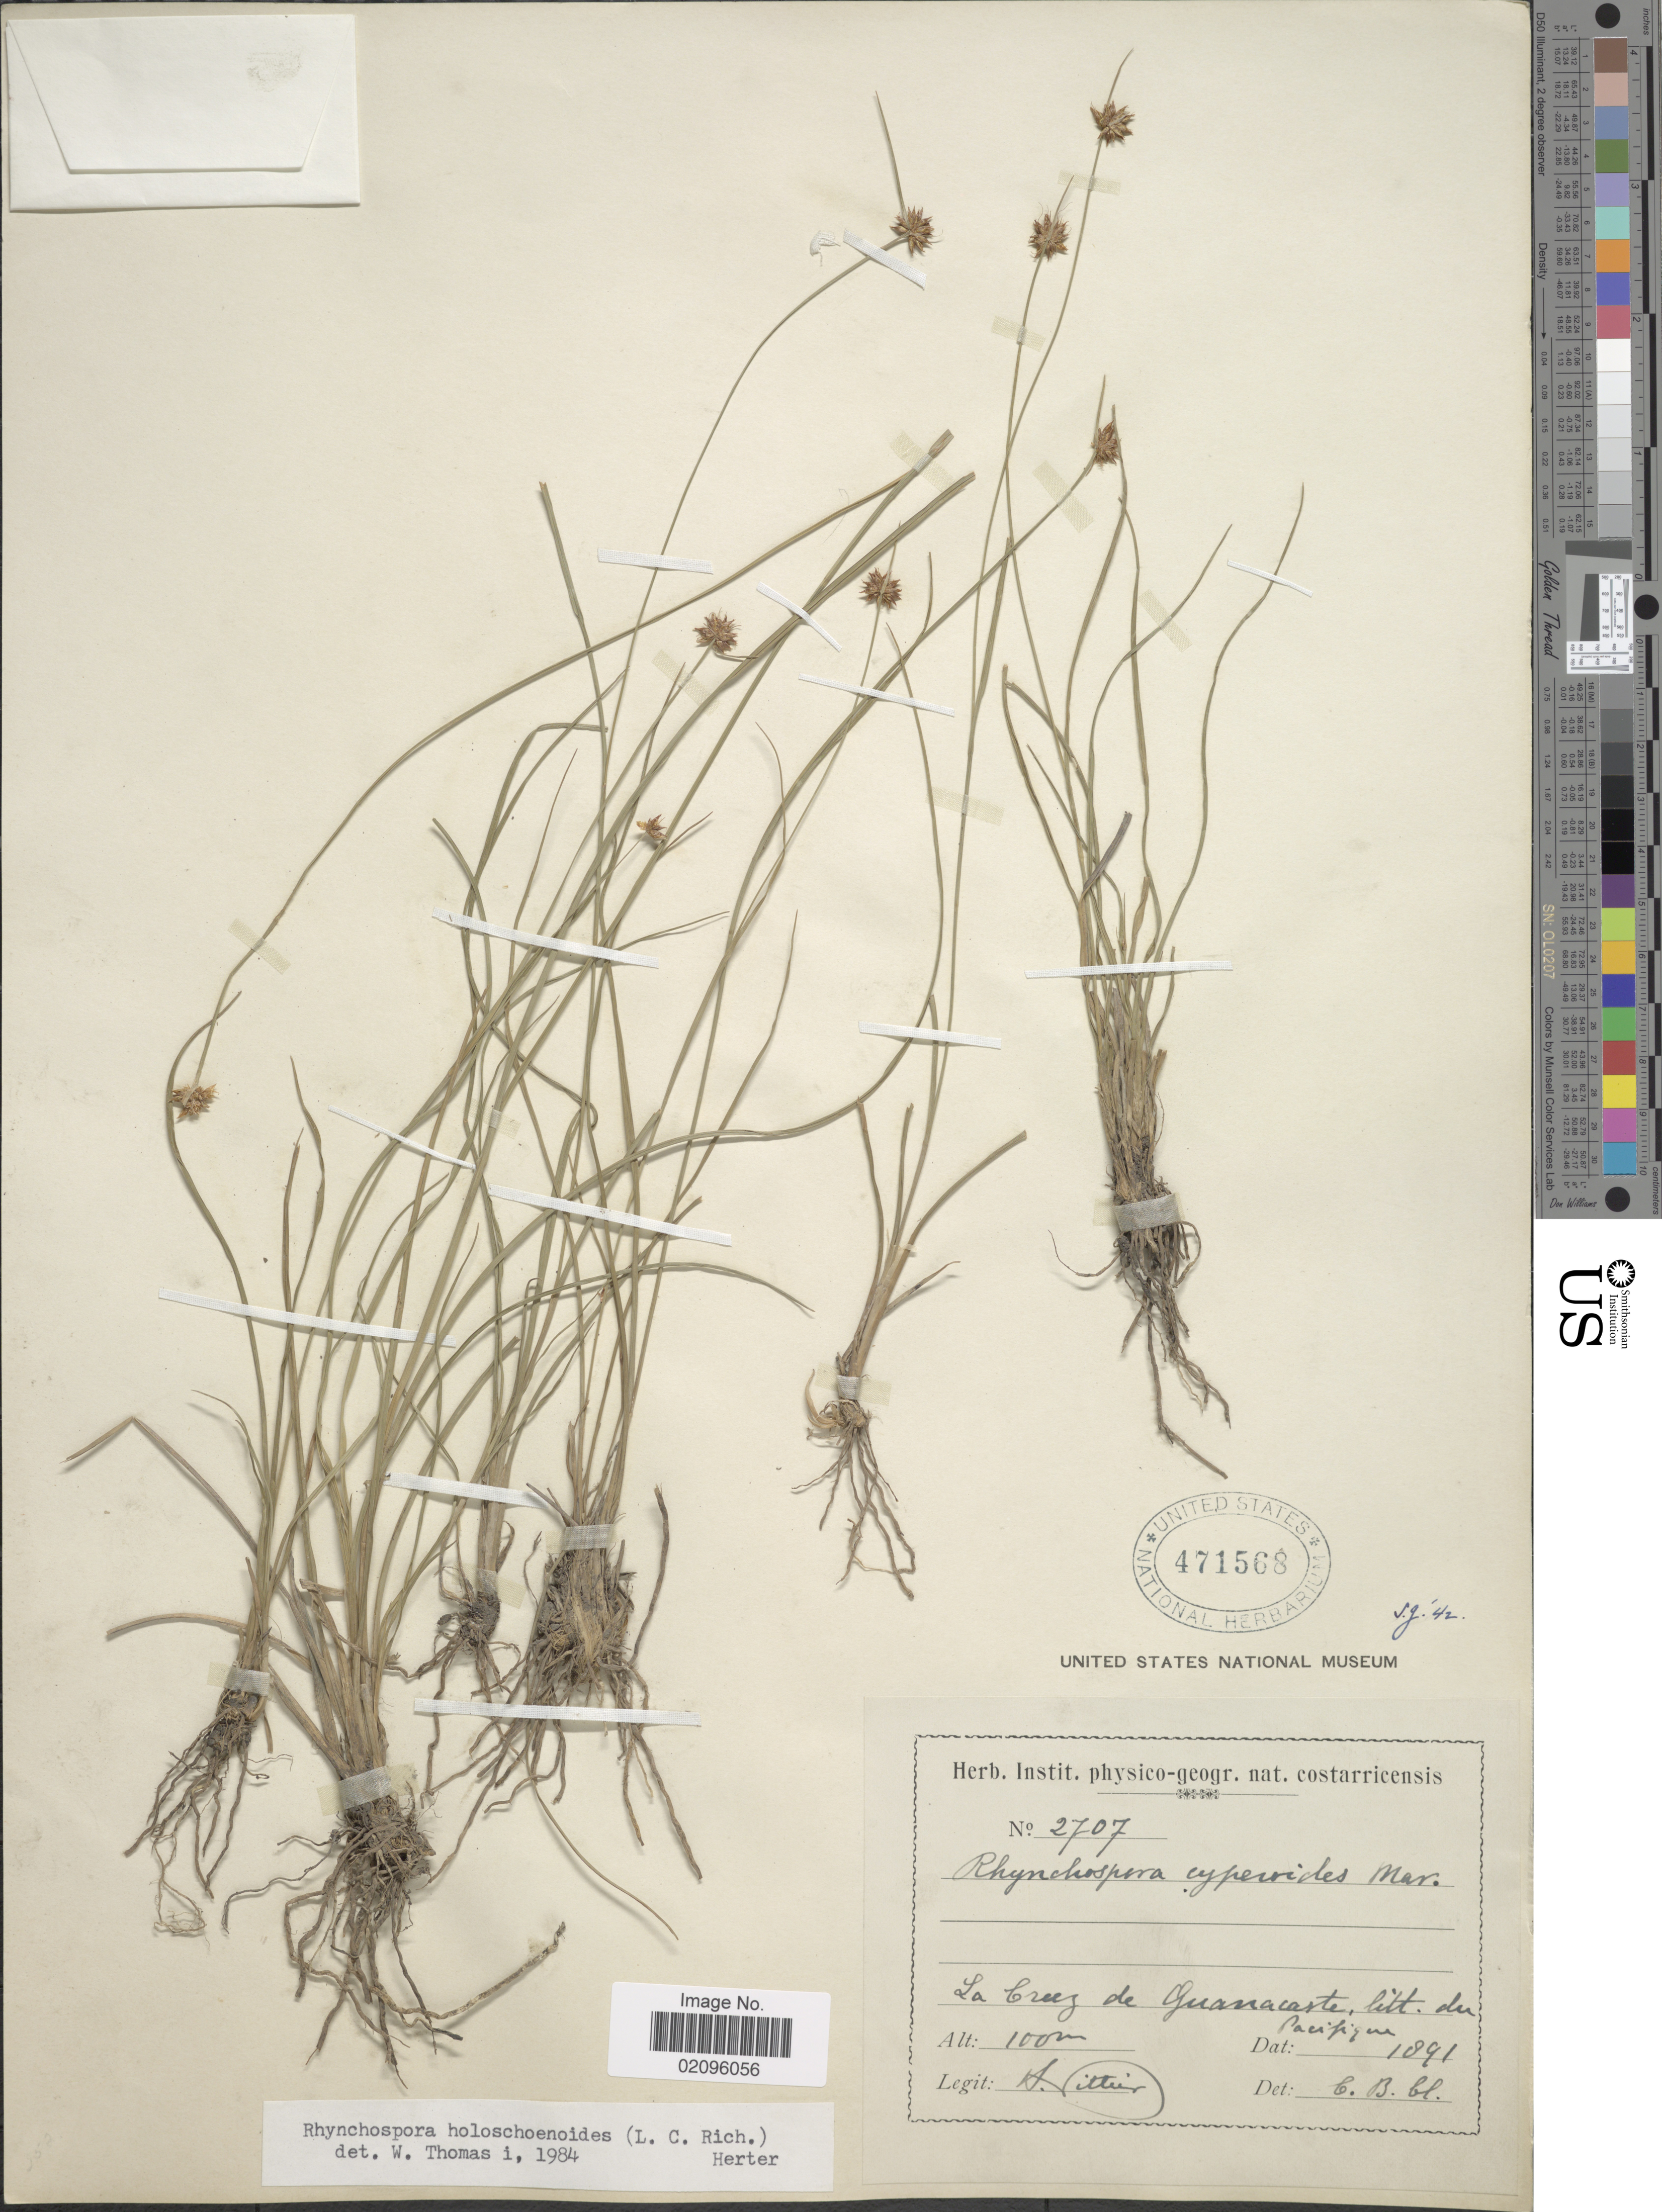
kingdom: Plantae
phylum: Tracheophyta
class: Liliopsida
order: Poales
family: Cyperaceae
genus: Rhynchospora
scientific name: Rhynchospora holoschoenoides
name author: (Rich.) Herter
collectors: H. F. Pittier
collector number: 2707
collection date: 1891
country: Costa Rica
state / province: Guanacaste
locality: La Cruz de Guanacaste, litt. du Pacifique.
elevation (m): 100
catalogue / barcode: US 471568